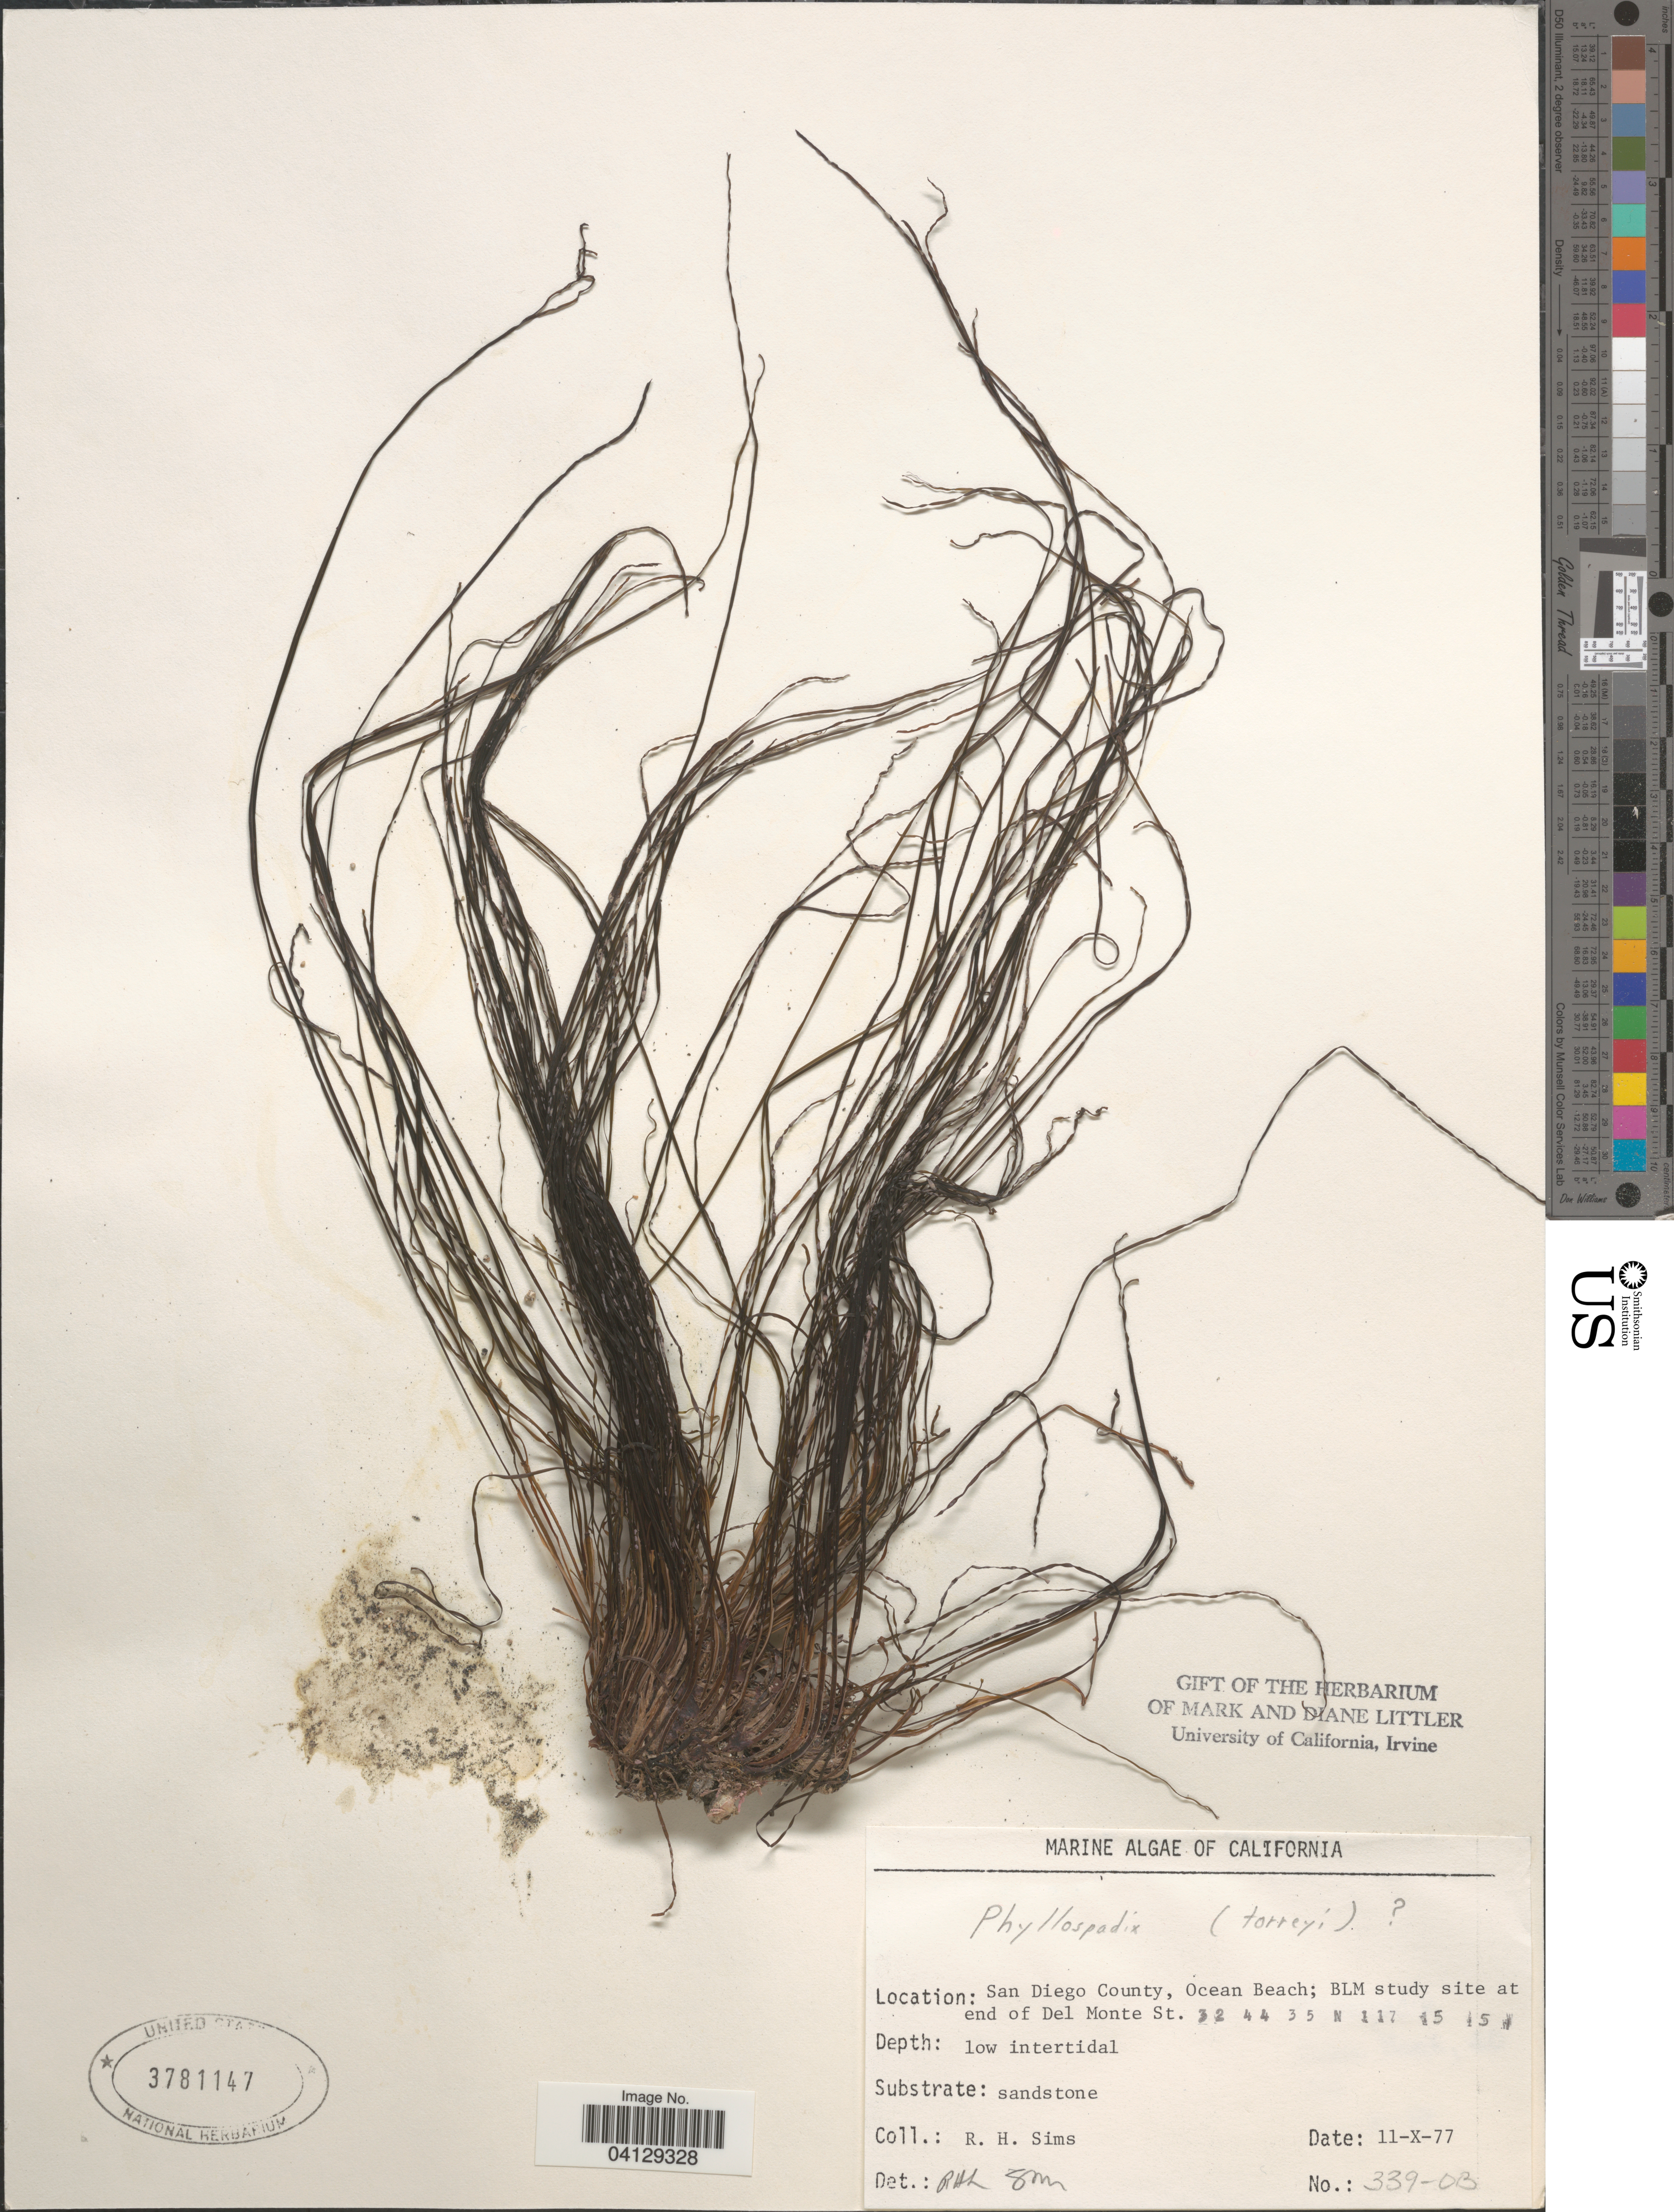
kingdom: Plantae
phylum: Tracheophyta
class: Liliopsida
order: Alismatales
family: Zosteraceae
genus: Phyllospadix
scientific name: Phyllospadix torreyi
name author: S. Watson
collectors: R. H. Sims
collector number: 339-OB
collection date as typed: Transcribed d/m/y: 11/10/77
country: United States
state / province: California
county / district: San Diego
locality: San Diego County, Ocean Beach; BLM study site at end of Del Monte St.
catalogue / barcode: US 3781147